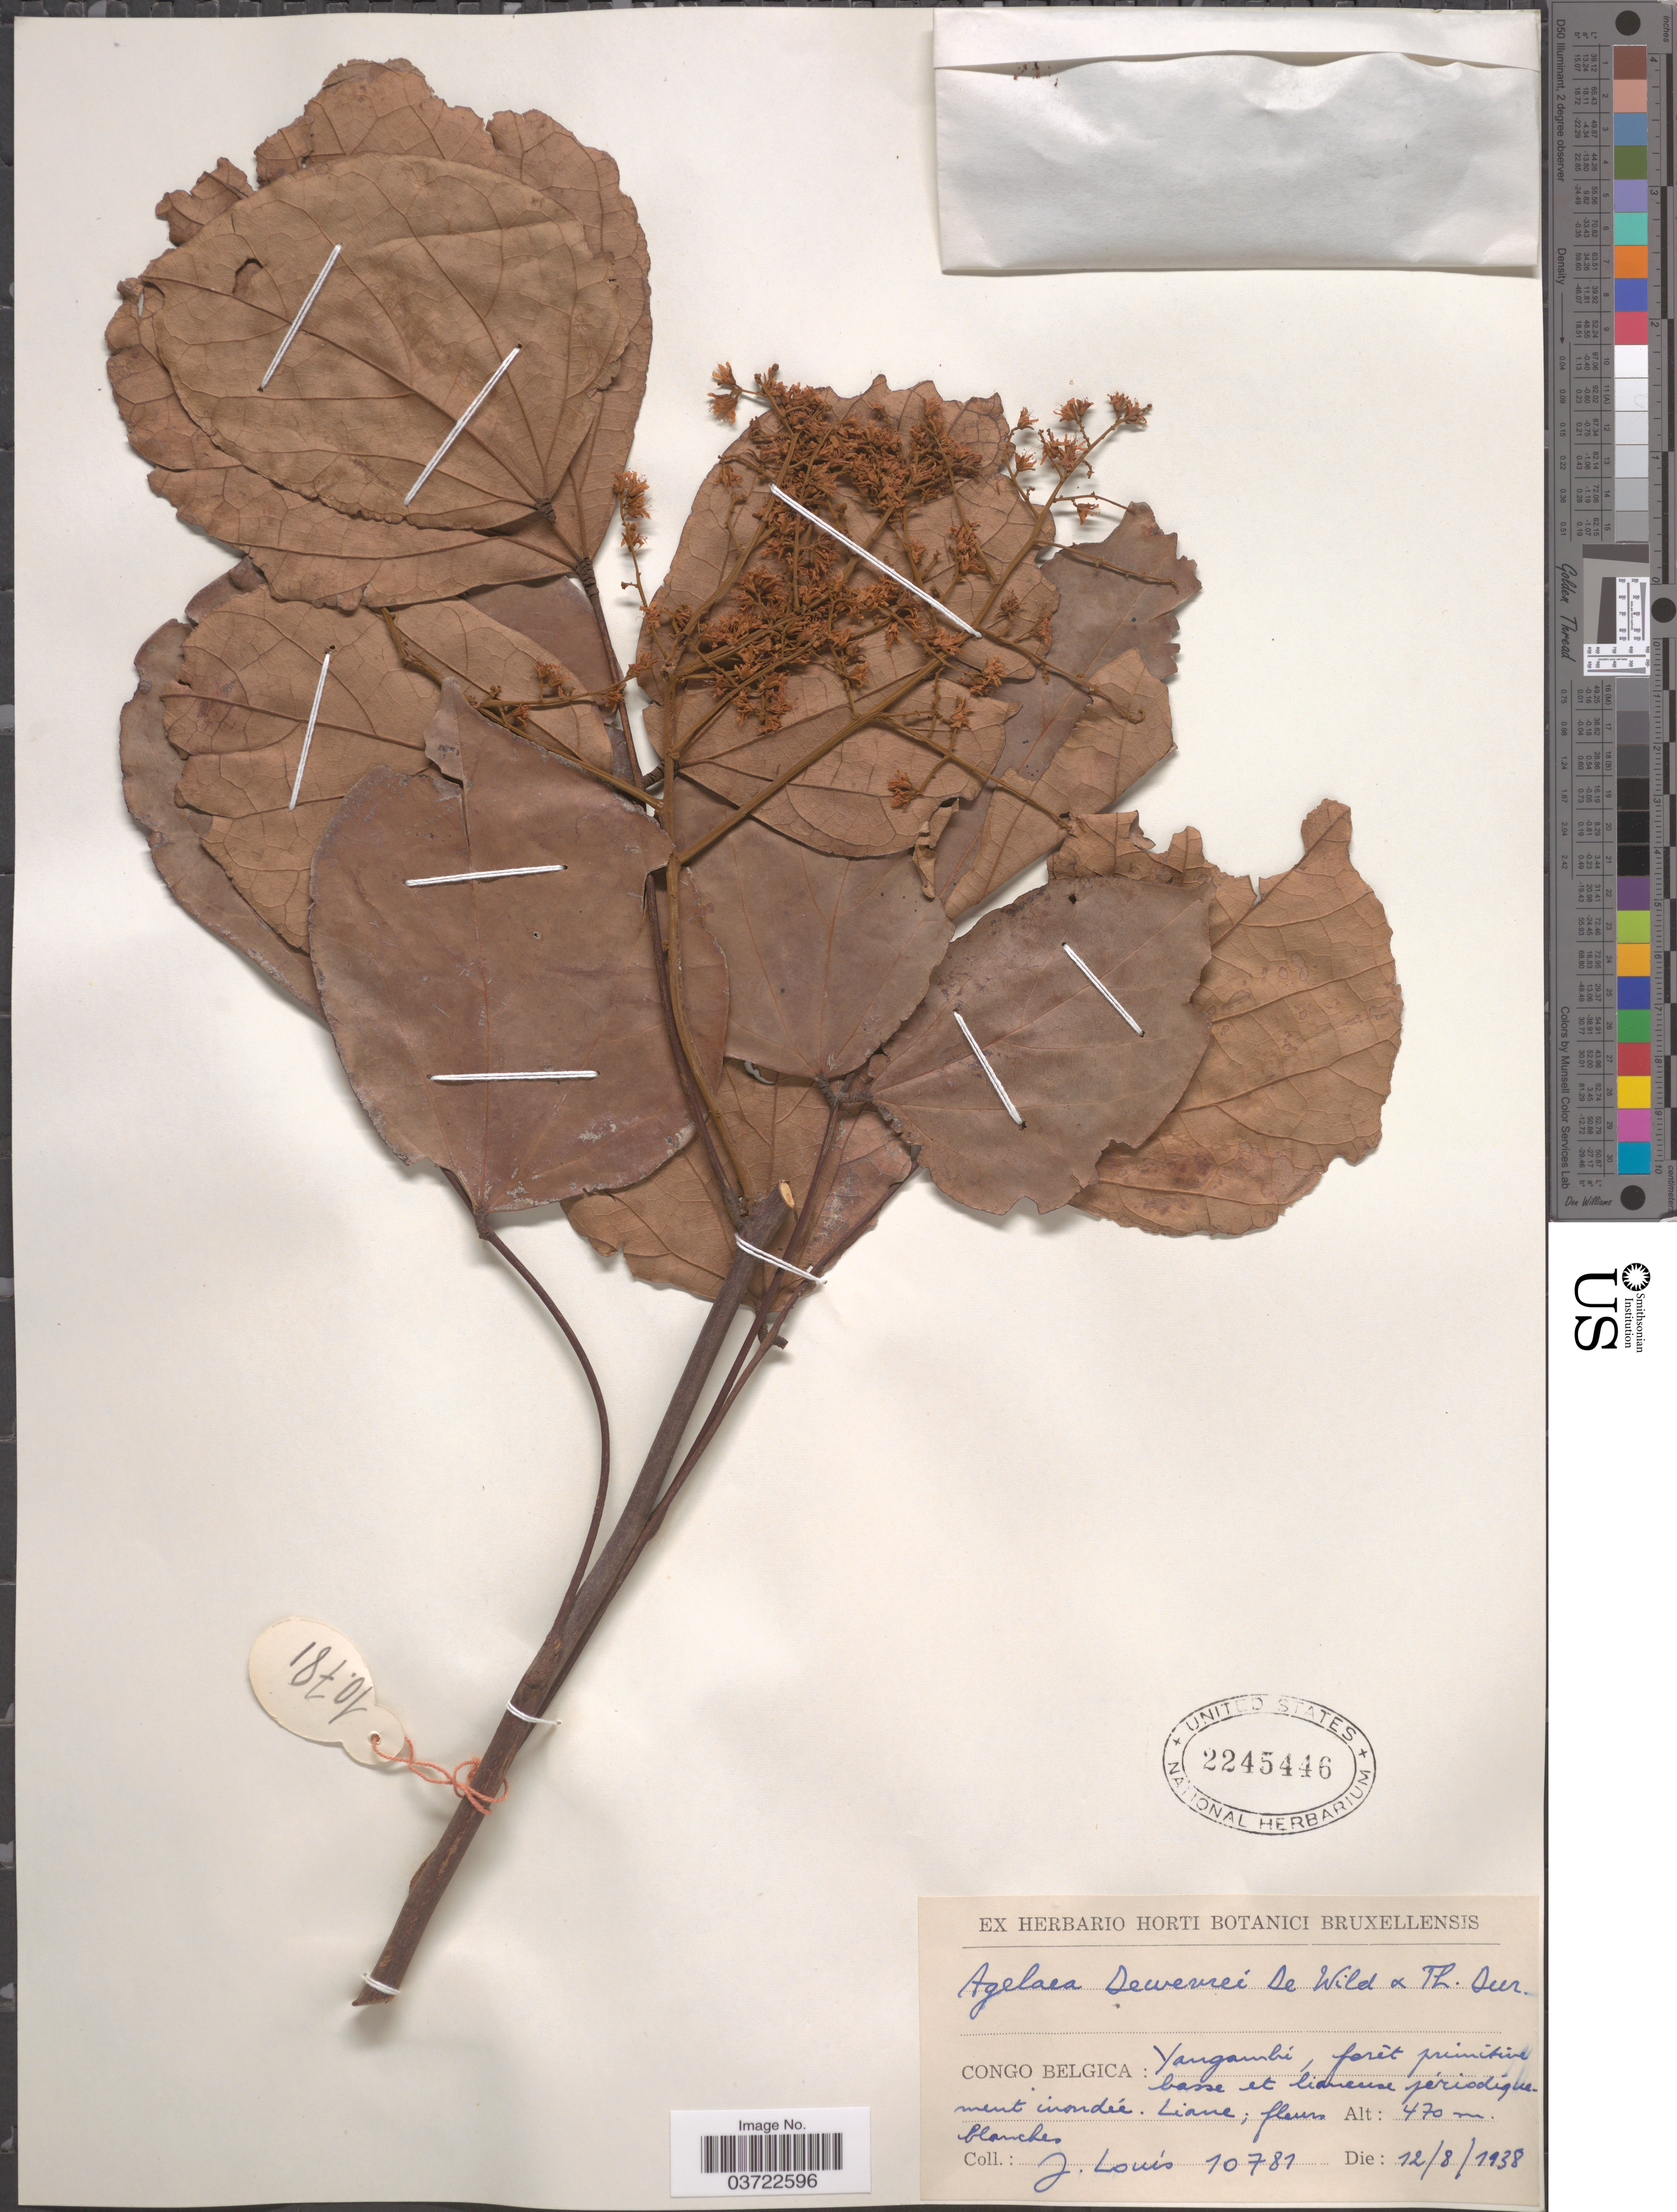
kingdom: Plantae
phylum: Tracheophyta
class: Magnoliopsida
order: Oxalidales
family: Connaraceae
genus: Agelaea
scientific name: Agelaea pentagyna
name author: (Lam.) Baill.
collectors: J. Louis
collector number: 10781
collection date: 1938-08-12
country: Congo, Democratic Republic of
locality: Congo Belgica: Yangambi.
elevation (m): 470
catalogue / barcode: US 2245446